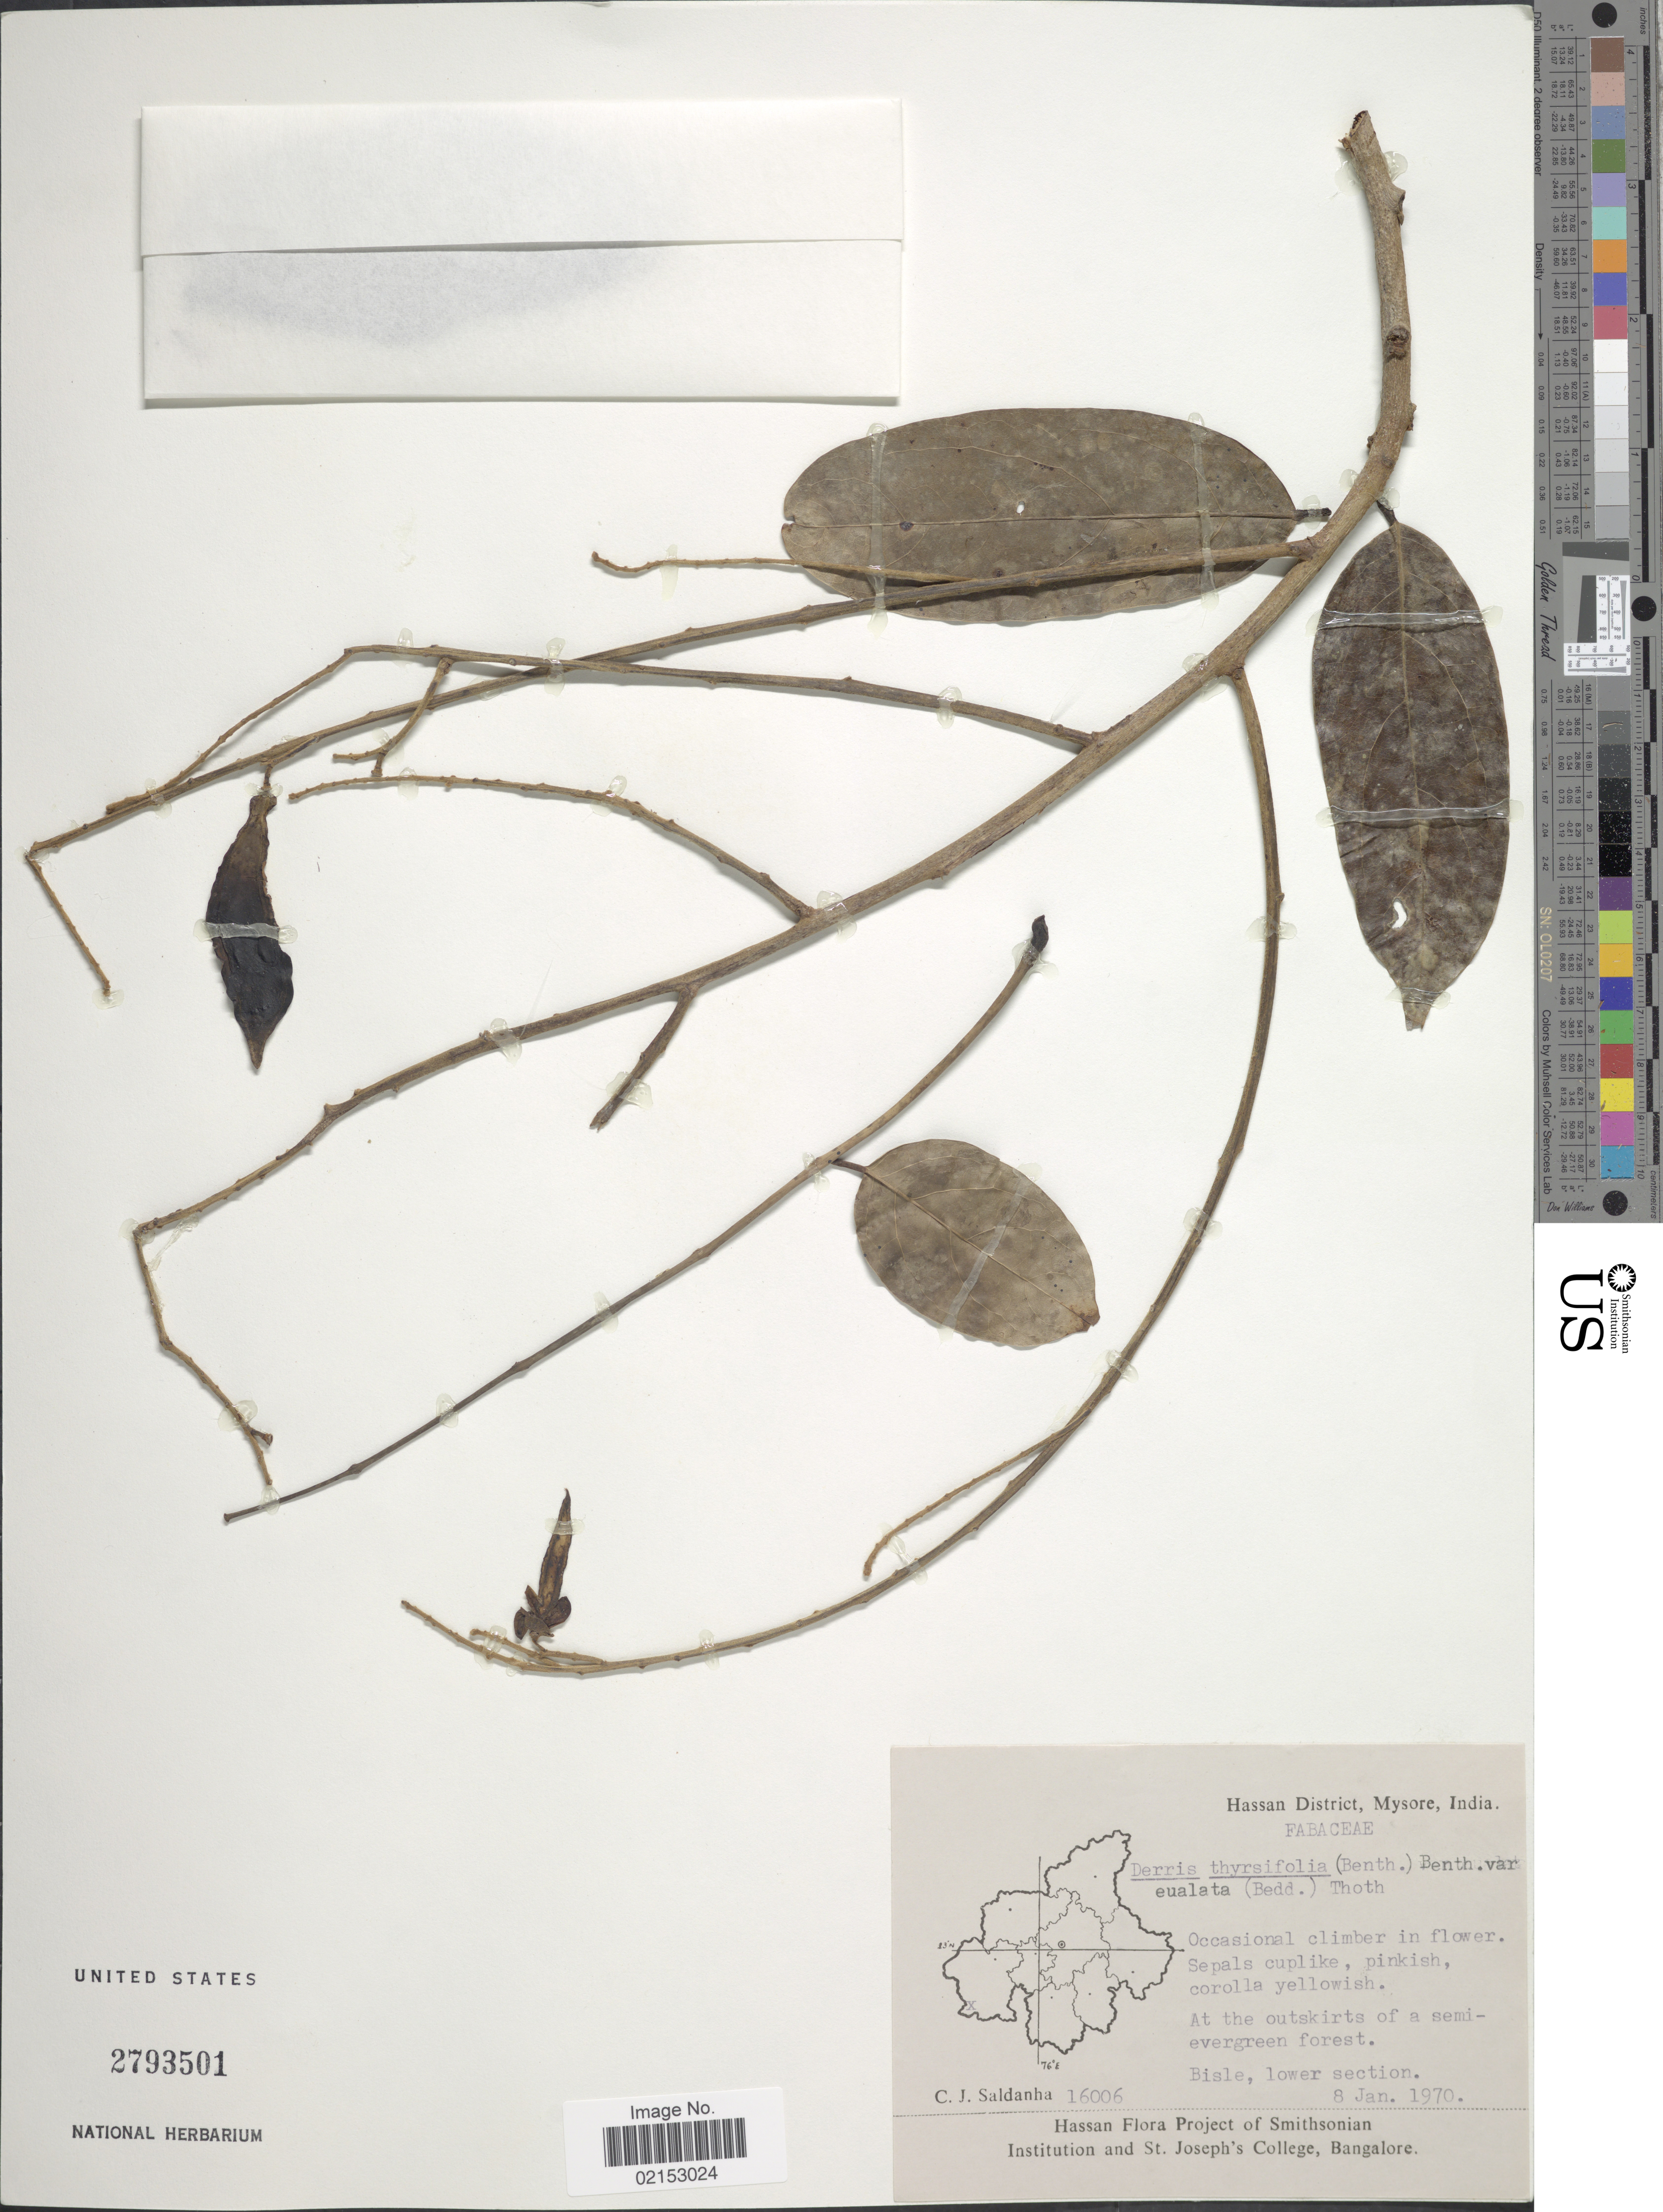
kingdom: Plantae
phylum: Tracheophyta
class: Magnoliopsida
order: Fabales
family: Fabaceae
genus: Aganope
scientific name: Aganope thyrsiflora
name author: (Benth.) Polhill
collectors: C. J. Saldanha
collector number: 16006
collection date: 1970-01-08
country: India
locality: Hassan District, Mysore, At the outskirts of a semi-evergreen forest, Bisle, lower section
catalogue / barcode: US 2793501